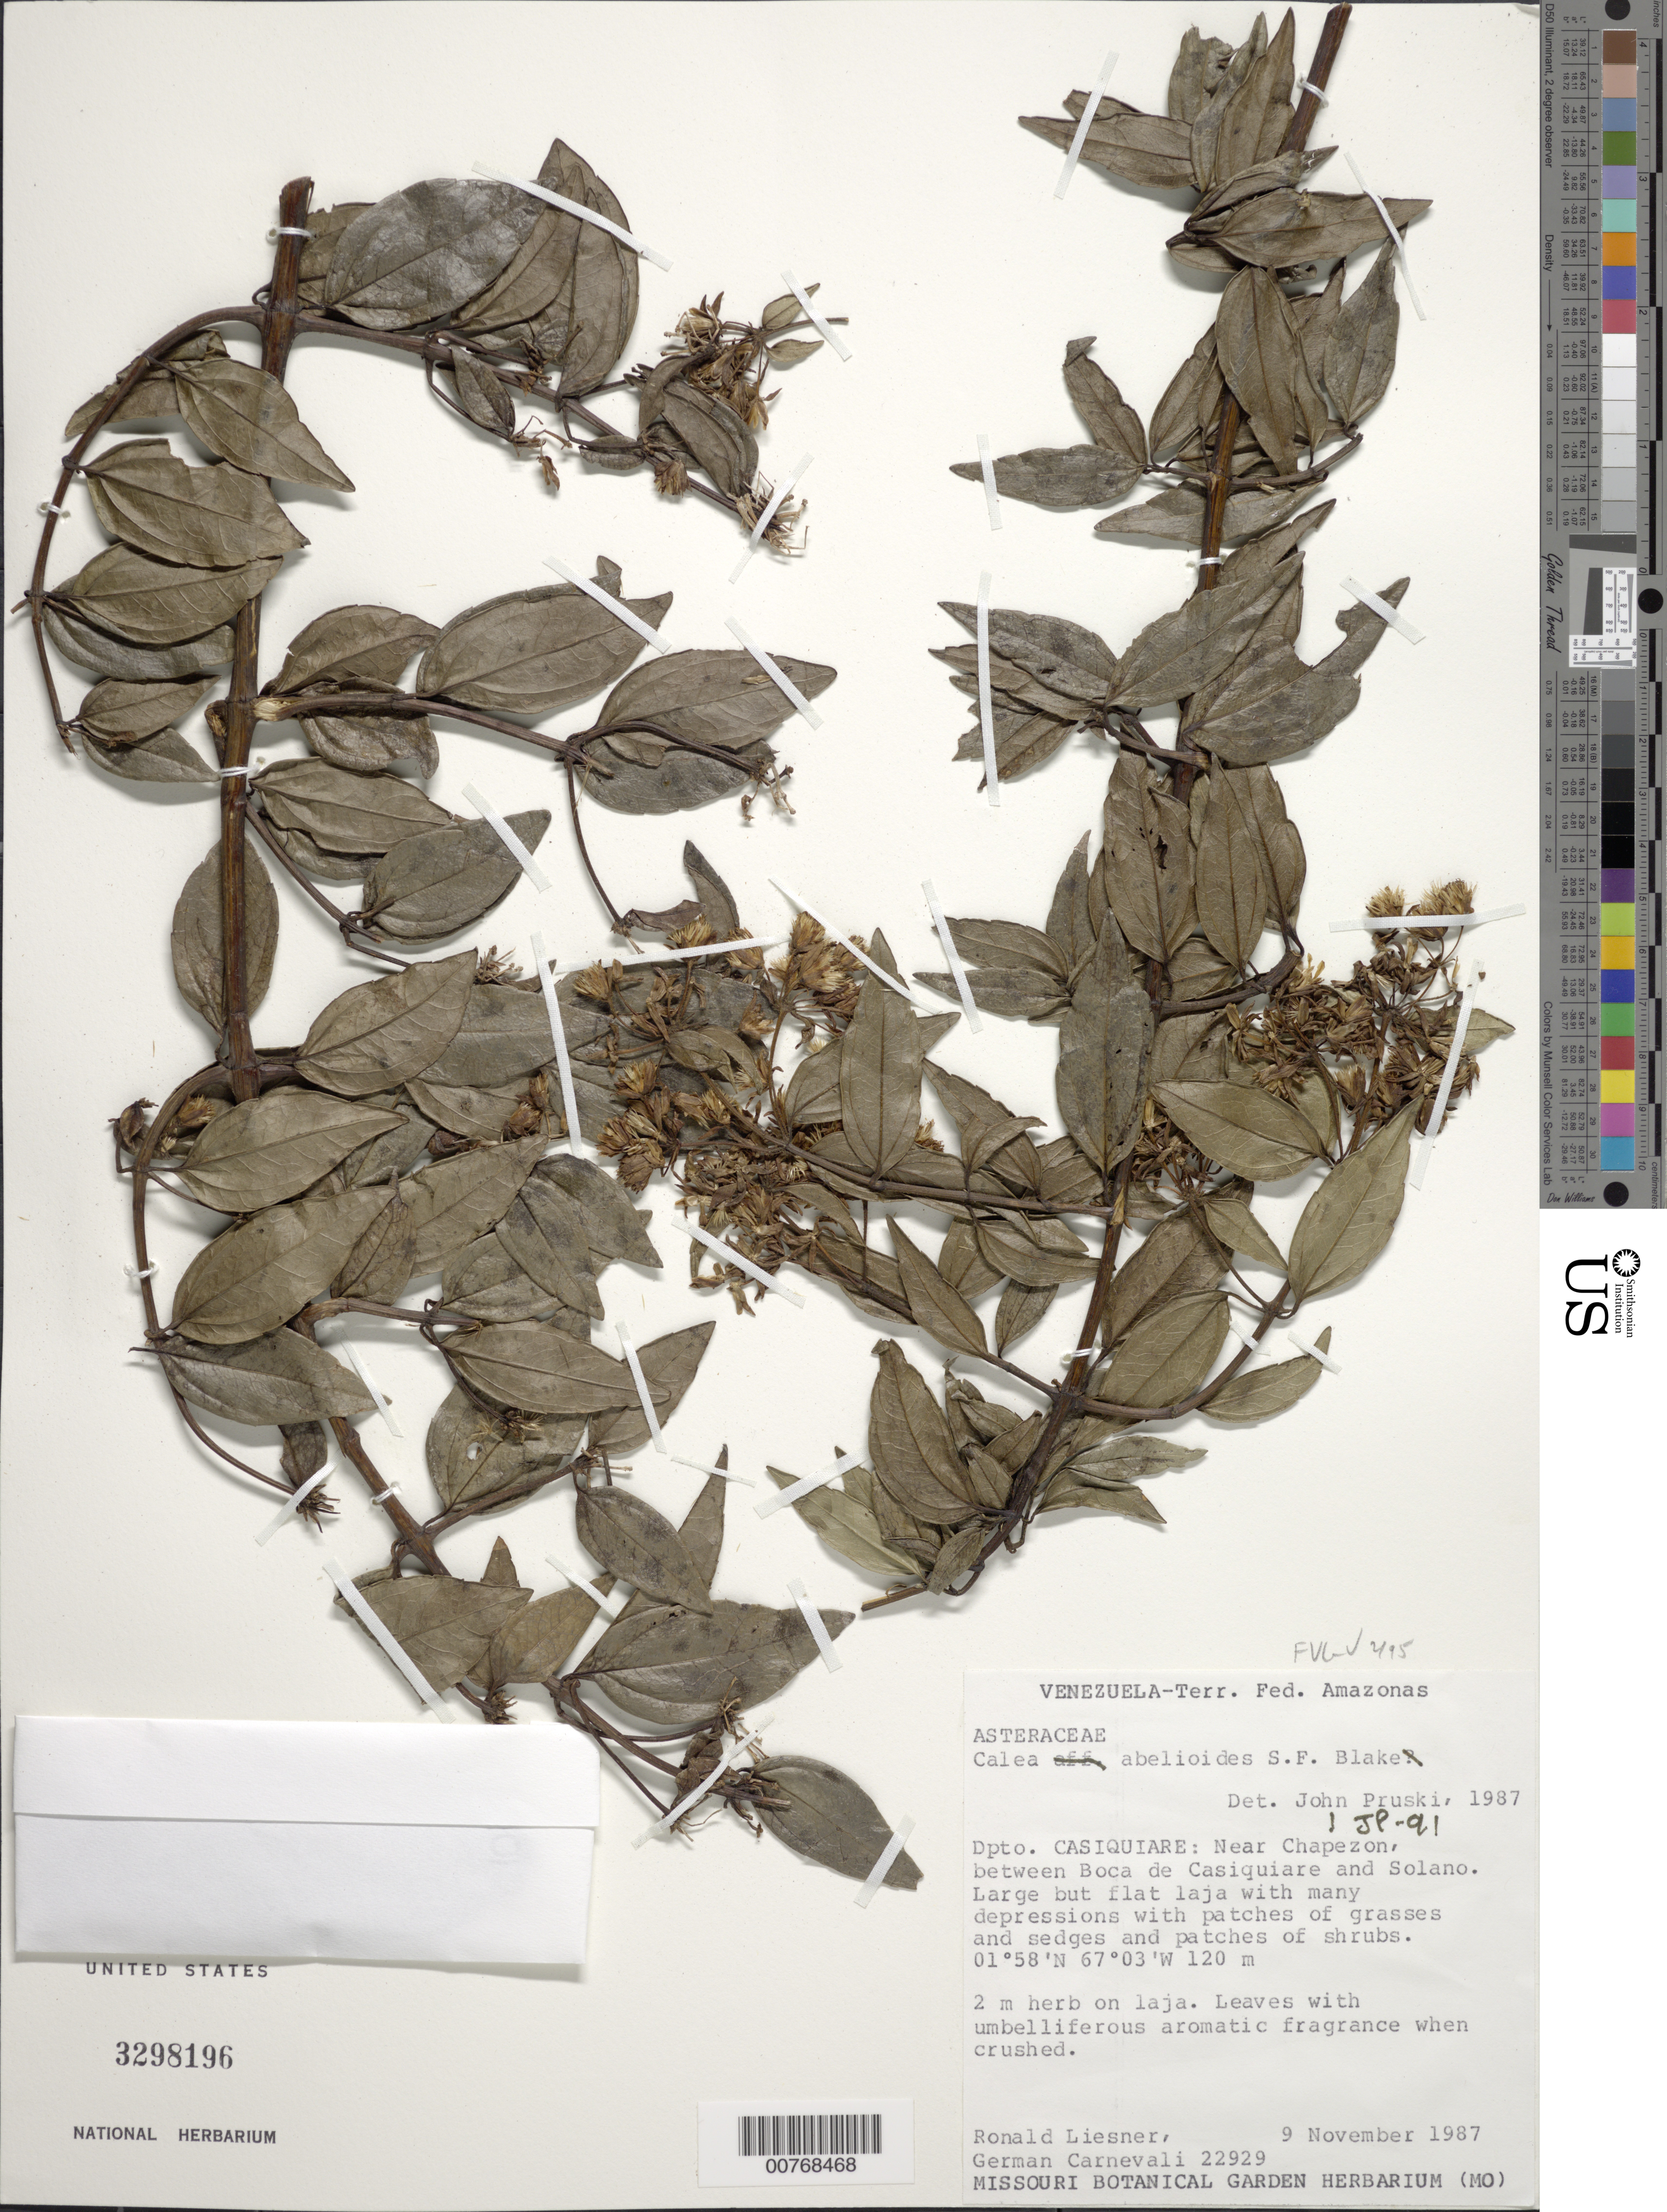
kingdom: Plantae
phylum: Tracheophyta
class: Magnoliopsida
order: Asterales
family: Asteraceae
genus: Calea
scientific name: Calea abelioides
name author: S.F. Blake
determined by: Pruski, J. F.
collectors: R. L. Liesner & G. Carnevali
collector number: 22929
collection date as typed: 9-Nov-87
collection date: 1987-11-09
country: Venezuela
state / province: Amazonas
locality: Chapezon, near, between Boca de Casiquiare and Solano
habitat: Large, flat laja with many depressions with patches of grasses and sedges, patches of shrubs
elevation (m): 120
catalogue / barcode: US 3298196